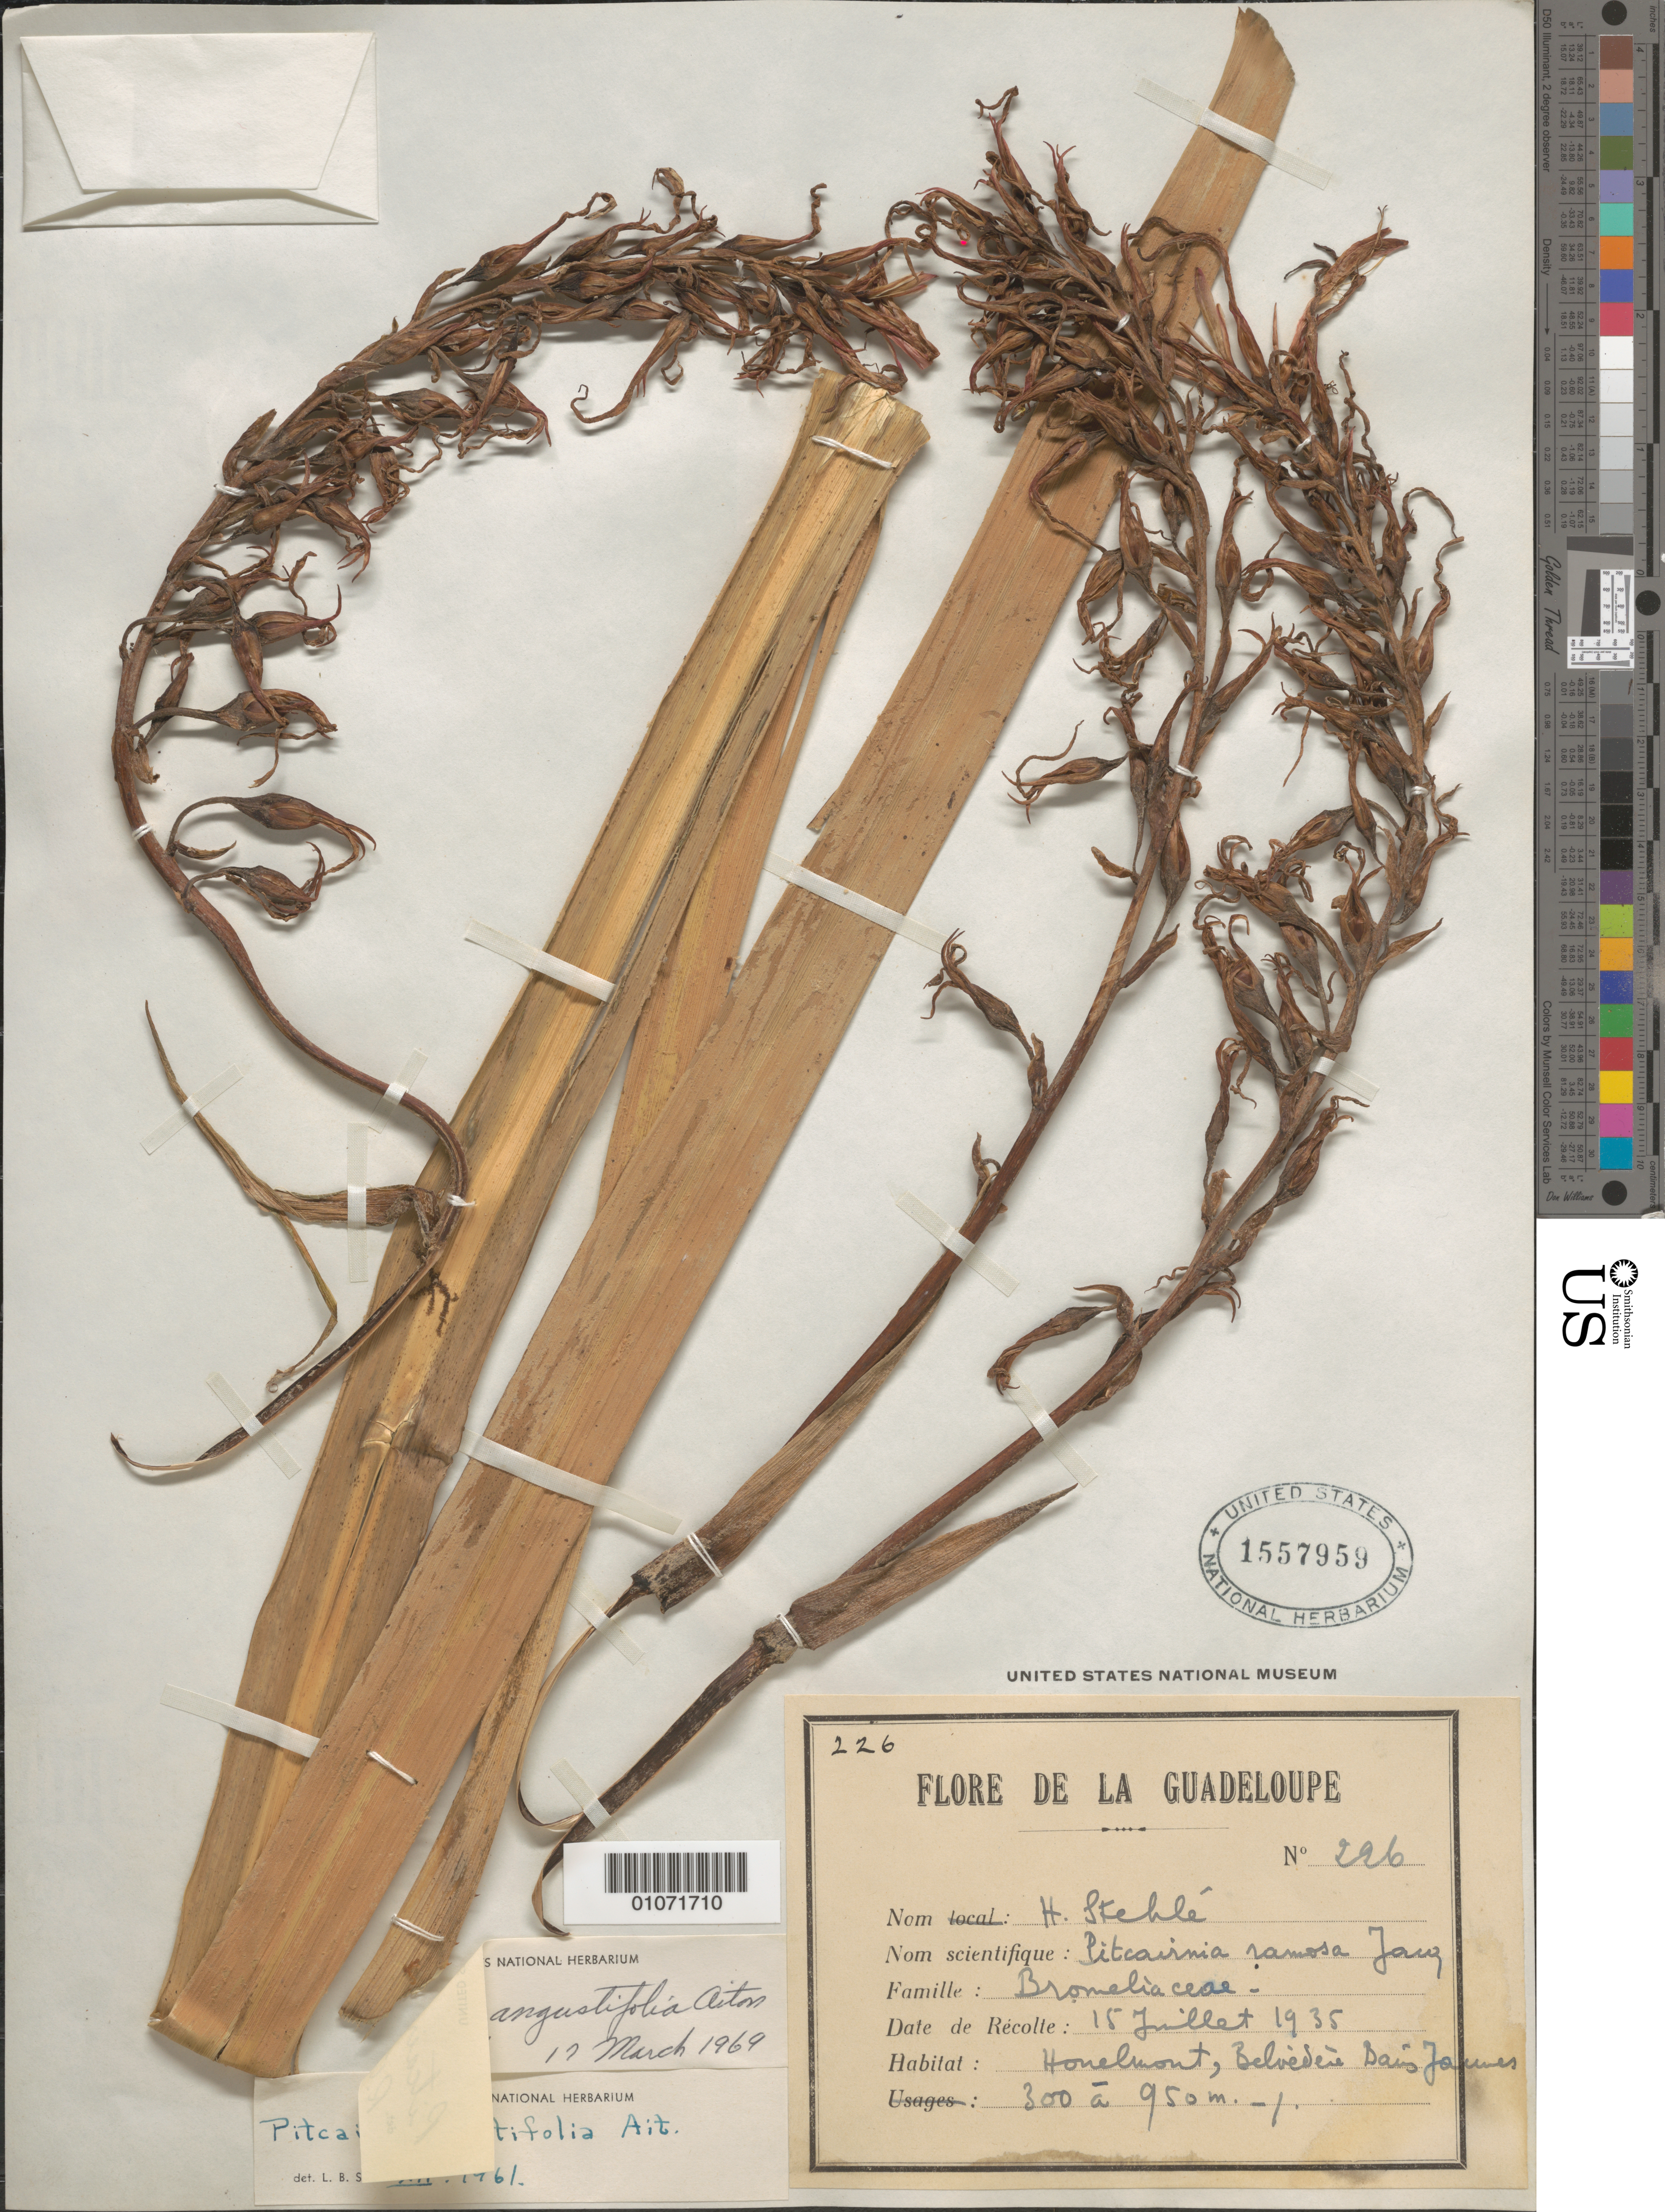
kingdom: Plantae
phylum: Tracheophyta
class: Liliopsida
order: Poales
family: Bromeliaceae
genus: Pitcairnia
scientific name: Pitcairnia angustifolia var. angustifolia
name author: Sol. ex Aiton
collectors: H. Stehlé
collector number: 226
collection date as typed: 15 Jul 1935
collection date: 1935-07-15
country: Guadeloupe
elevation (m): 300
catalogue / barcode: US 1557959